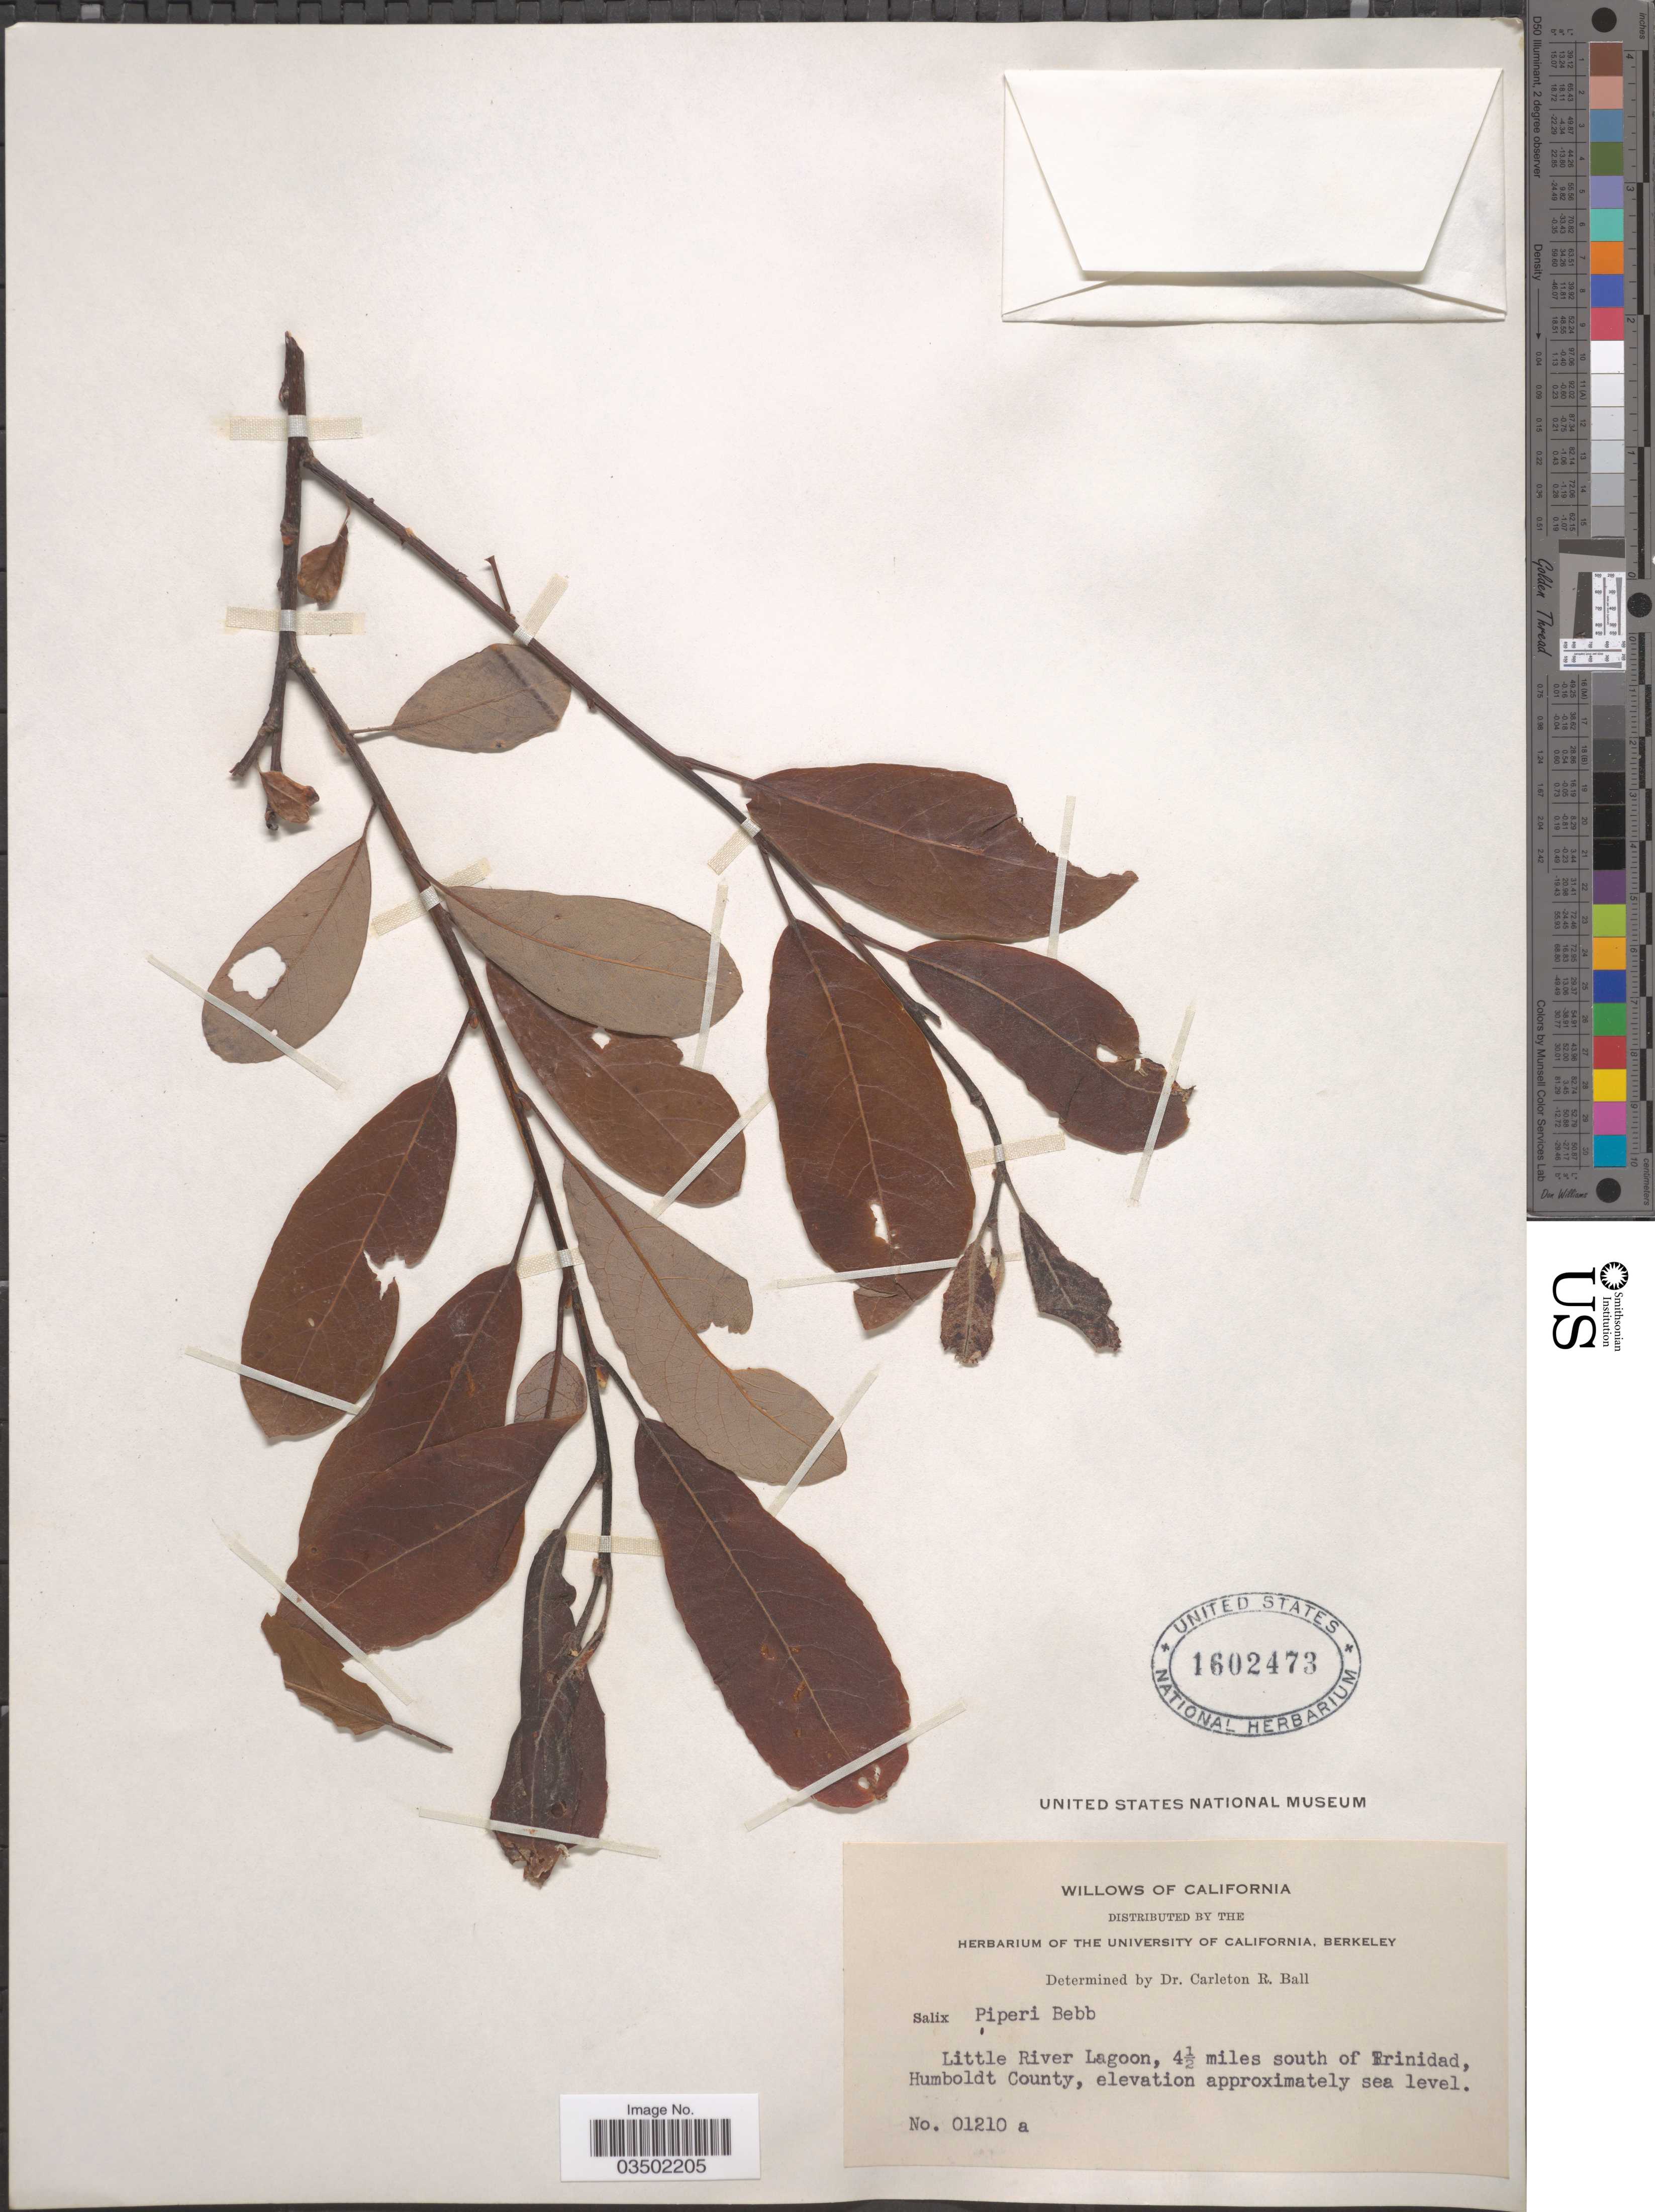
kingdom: Plantae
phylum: Tracheophyta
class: Magnoliopsida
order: Malpighiales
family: Salicaceae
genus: Salix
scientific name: Salix piperi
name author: Bebb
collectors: ex herb. Univ. of California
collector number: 01210a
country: United States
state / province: California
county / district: Humboldt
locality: Little River Lagoon, 4½ miles south of Trinidad, Humboldt County.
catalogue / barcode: US 1602473